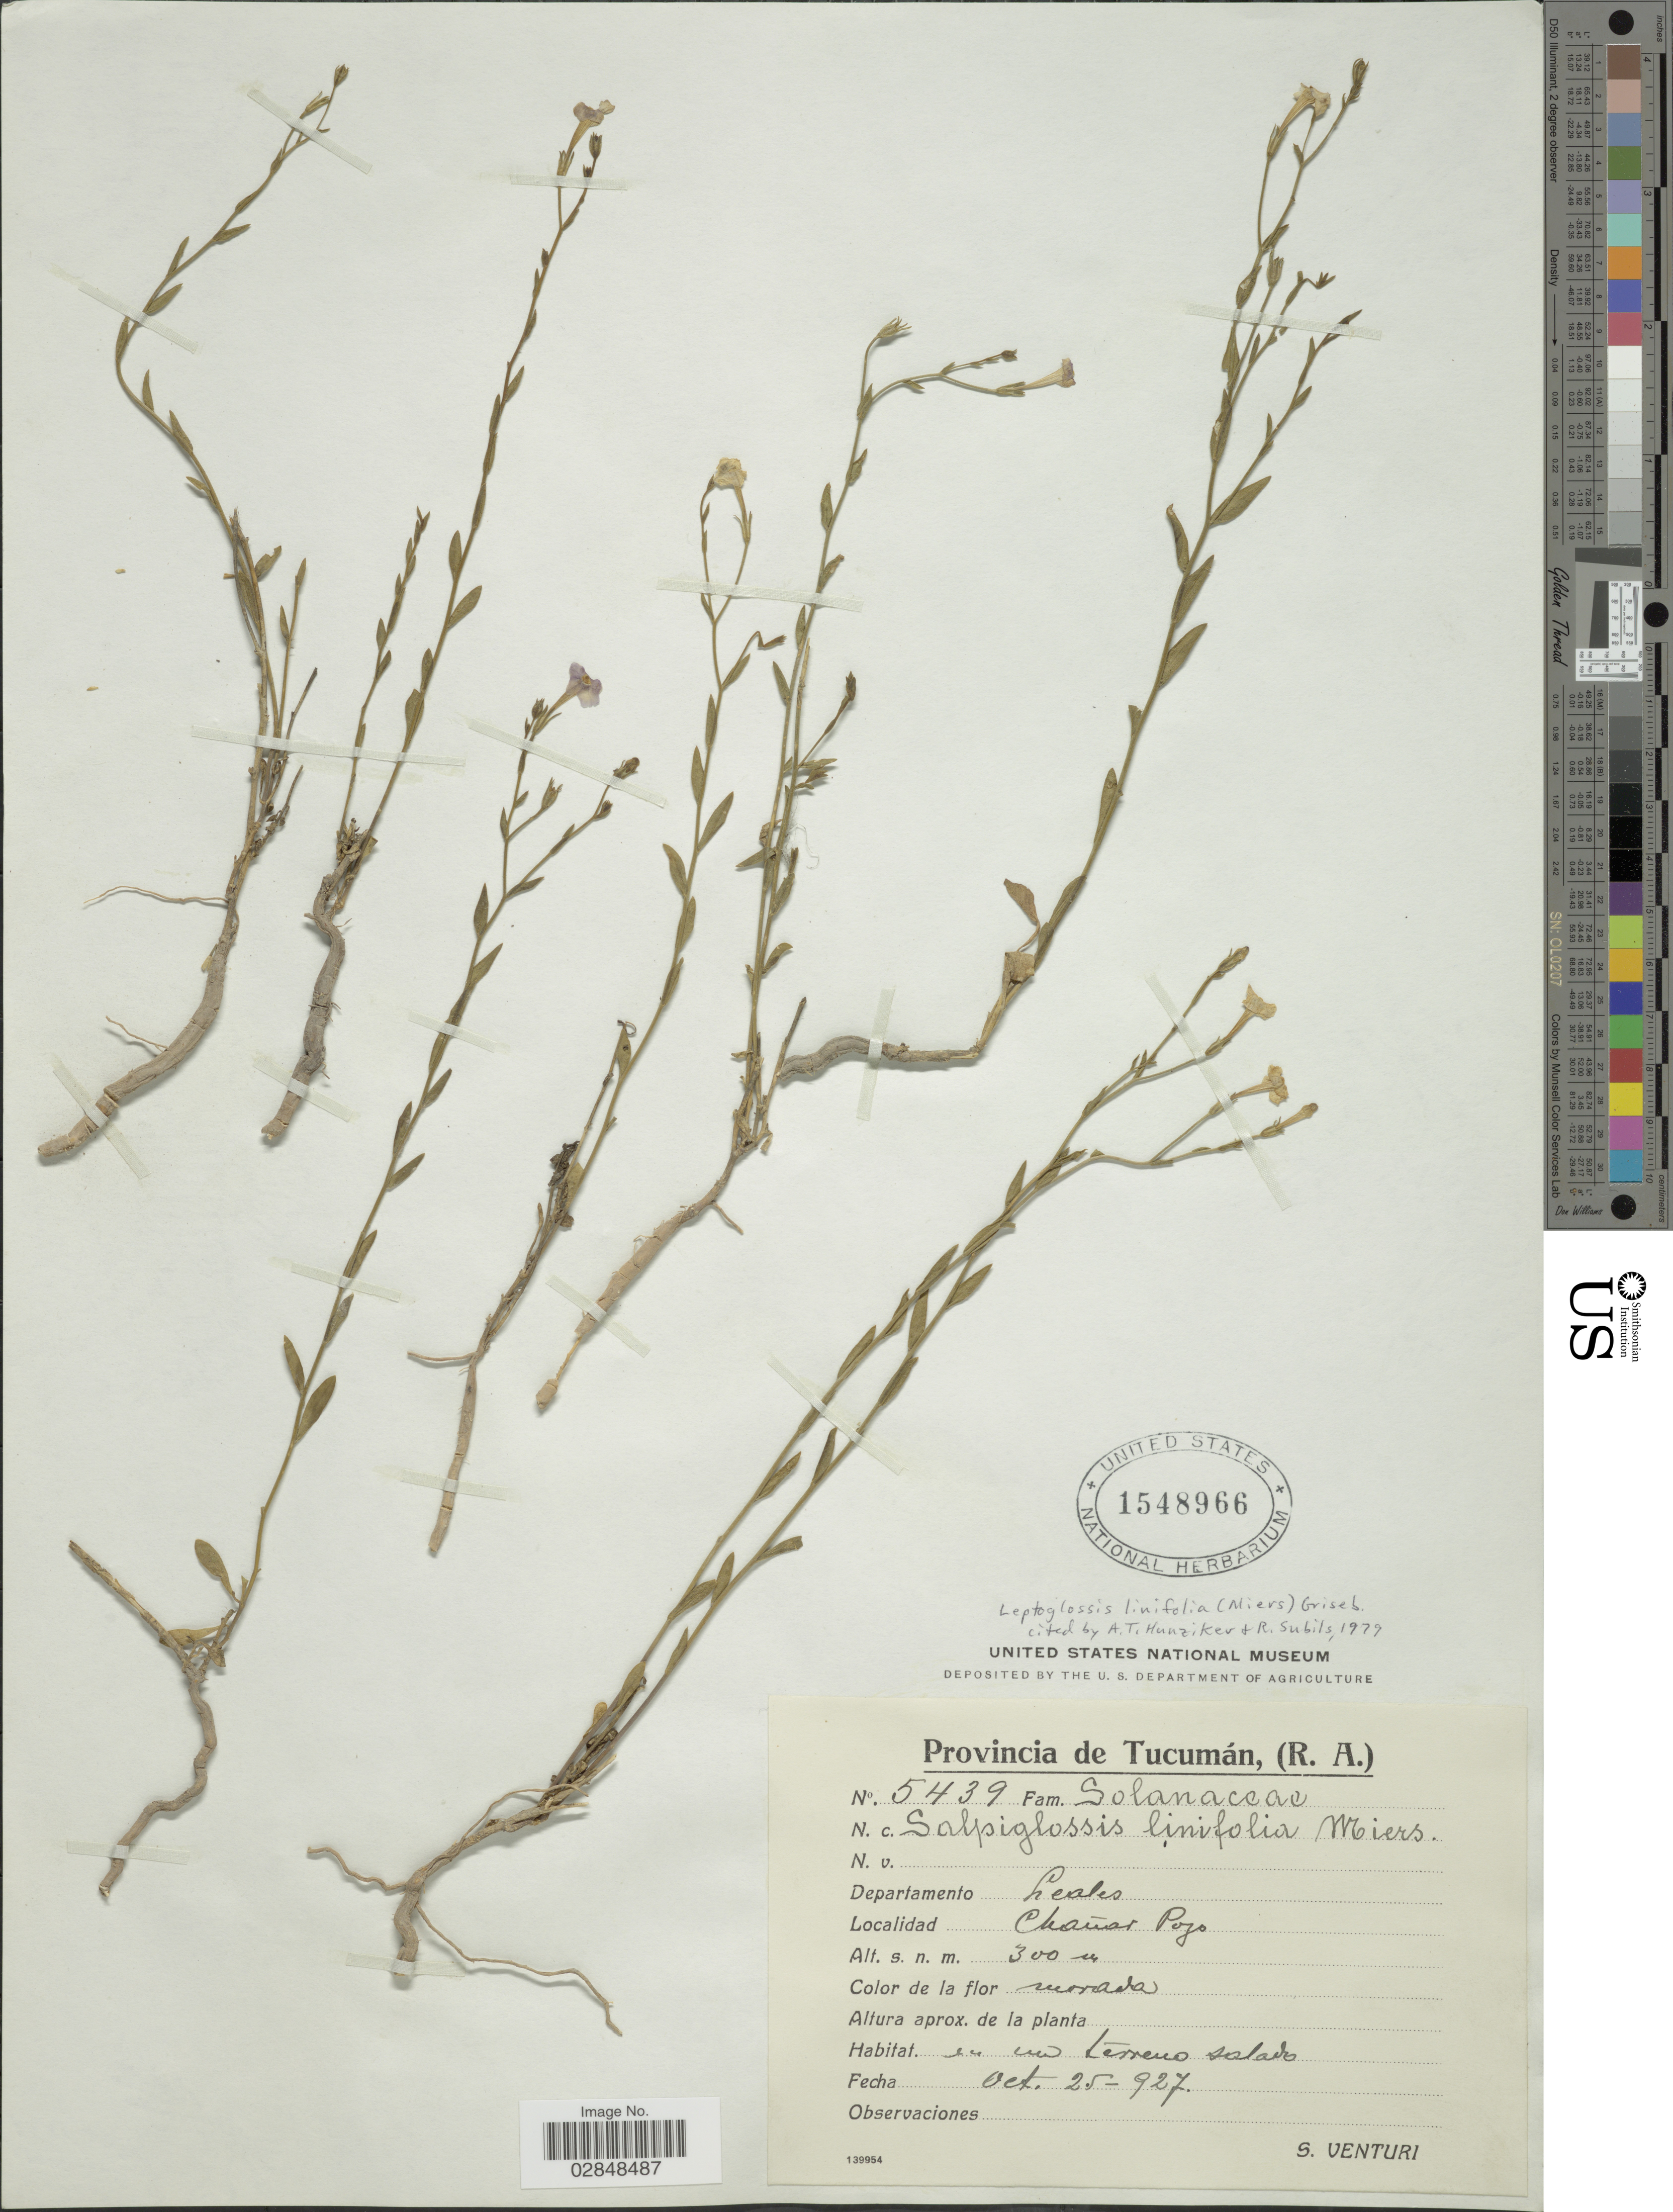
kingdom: Plantae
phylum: Tracheophyta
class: Magnoliopsida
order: Solanales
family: Solanaceae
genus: Leptoglossis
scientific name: Leptoglossis linifolia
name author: Benth. & Hook. f.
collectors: S. Venturi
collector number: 5439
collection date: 1927-10-25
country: Argentina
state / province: Tucuman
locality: Departamento Leales. Chañar Pojo.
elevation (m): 300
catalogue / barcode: US 1548966